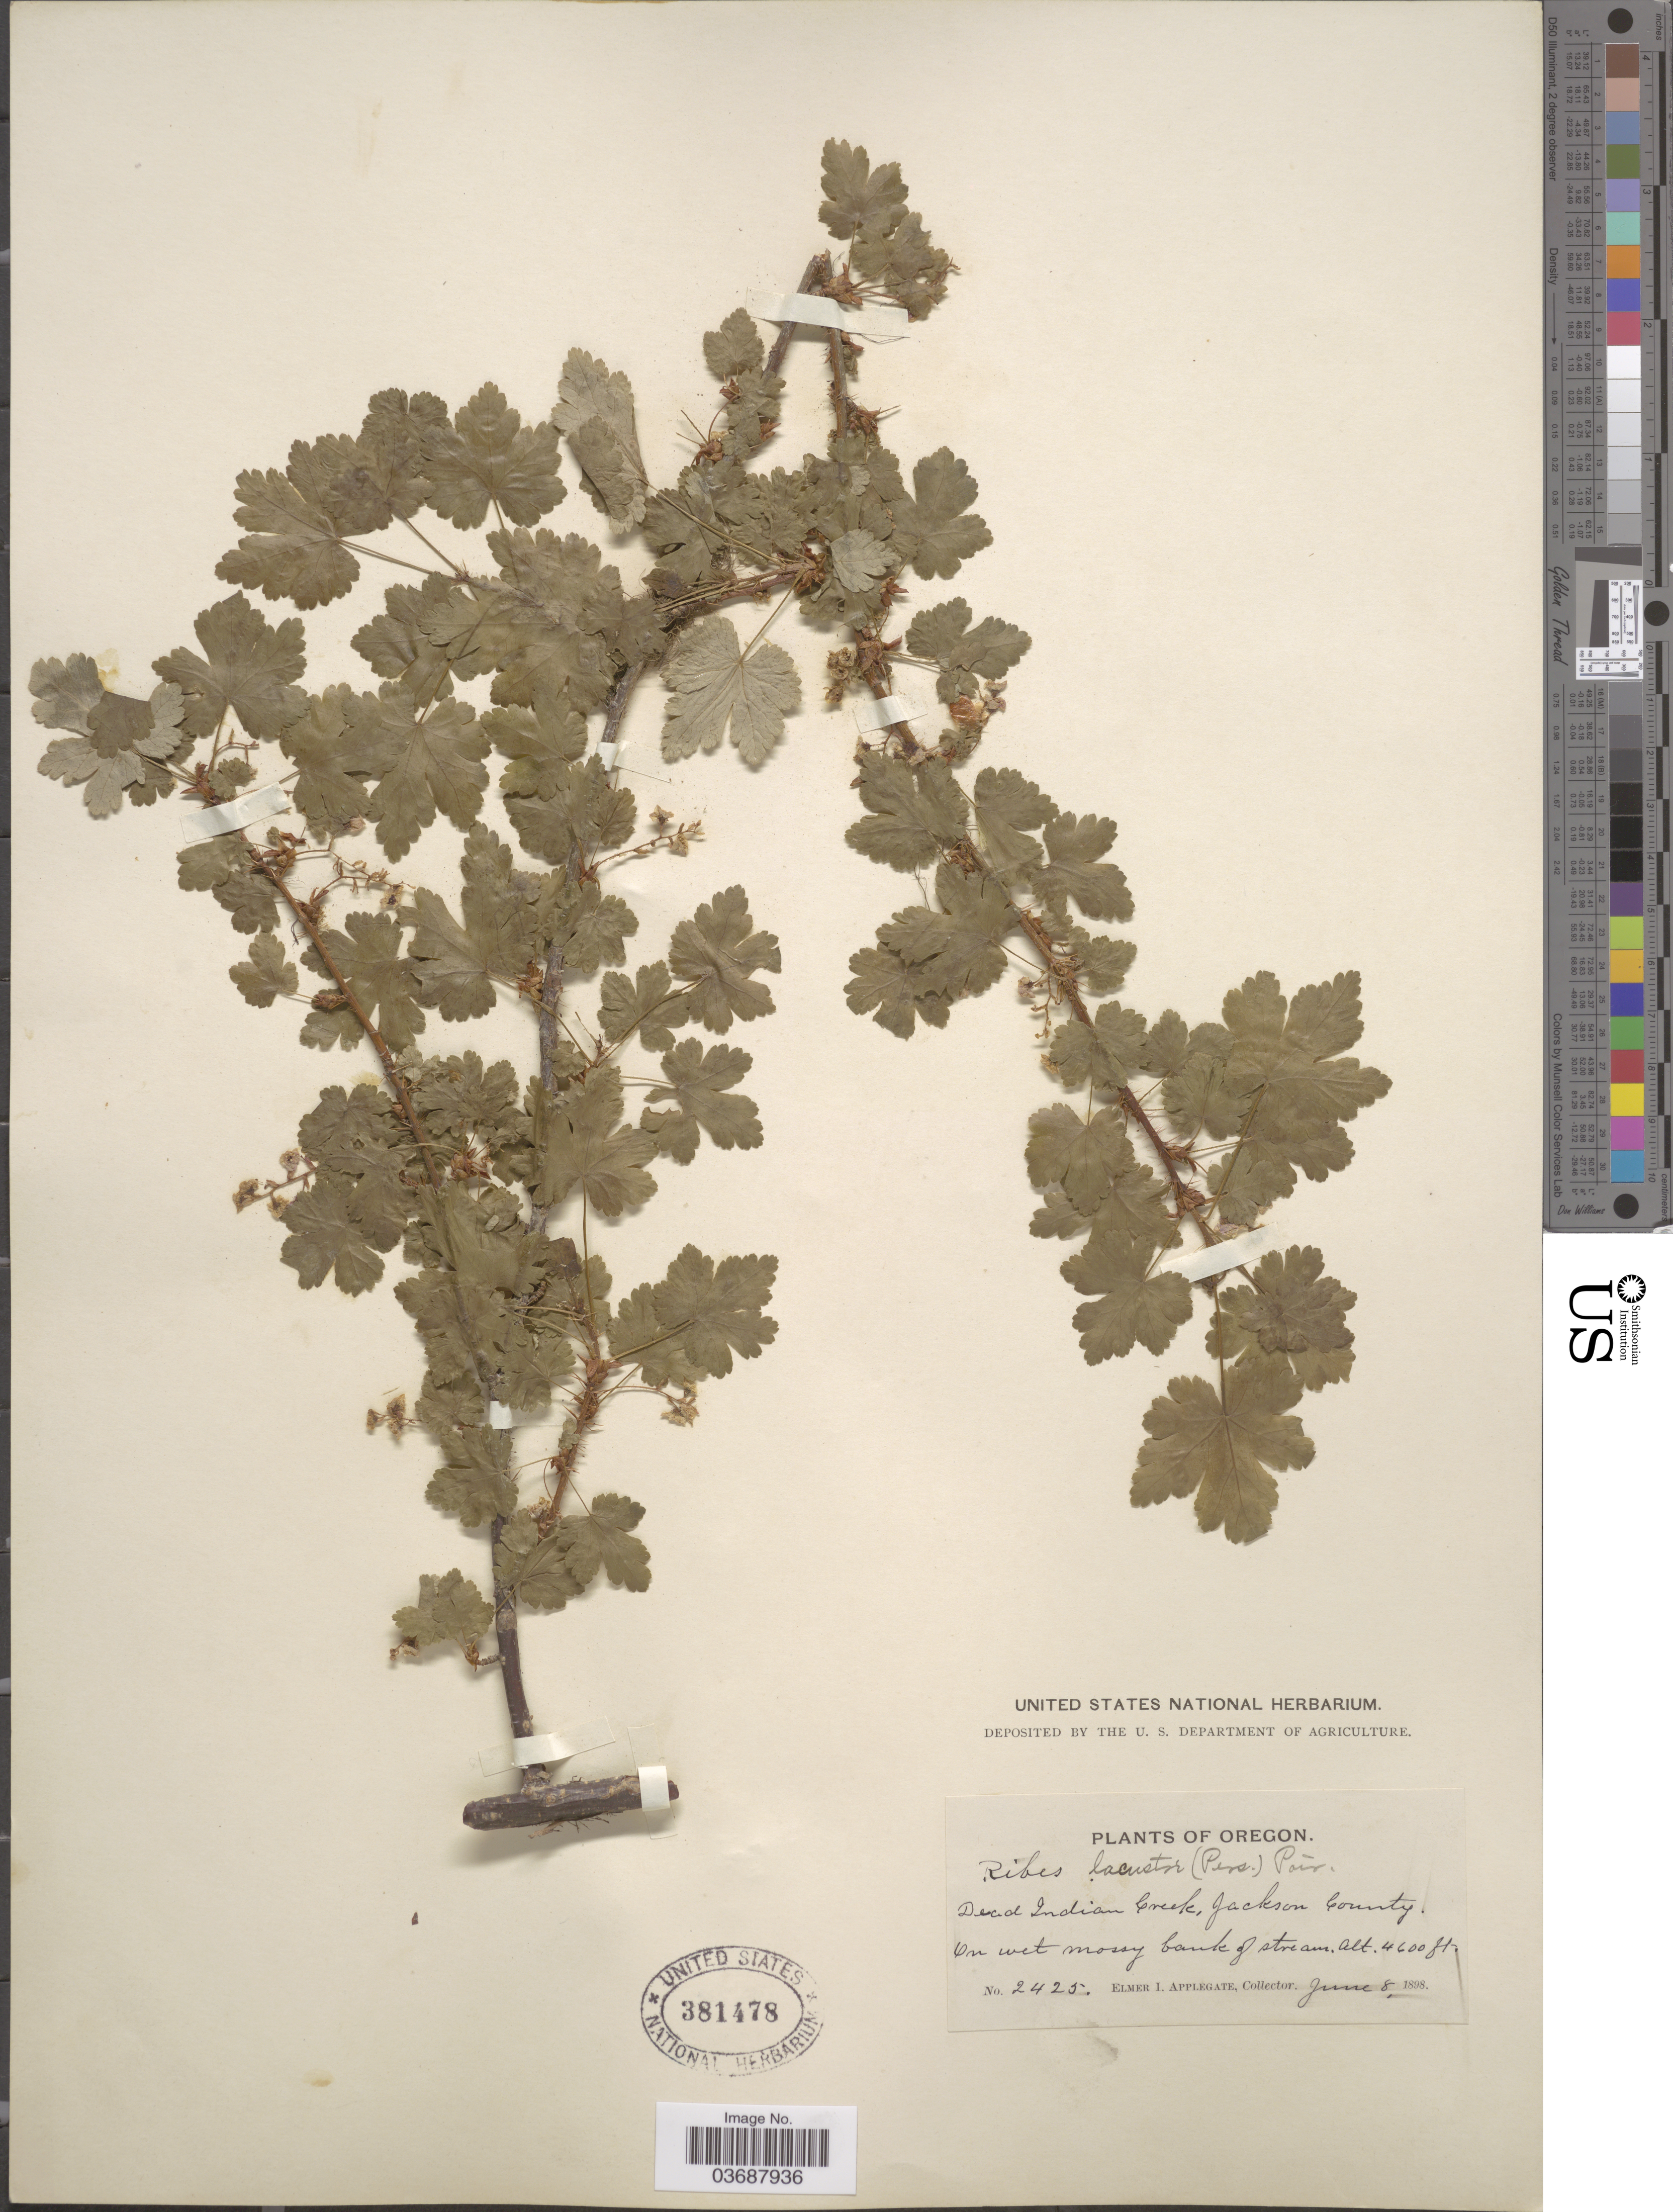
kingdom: Plantae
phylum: Tracheophyta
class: Magnoliopsida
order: Saxifragales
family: Grossulariaceae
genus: Ribes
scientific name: Ribes lacustre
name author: (Pers.) Poir.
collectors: E. I. Applegate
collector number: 2425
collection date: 1898-06-08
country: United States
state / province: Oregon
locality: Dead Indian Creek, Jackson County.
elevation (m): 1402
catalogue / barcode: US 381478